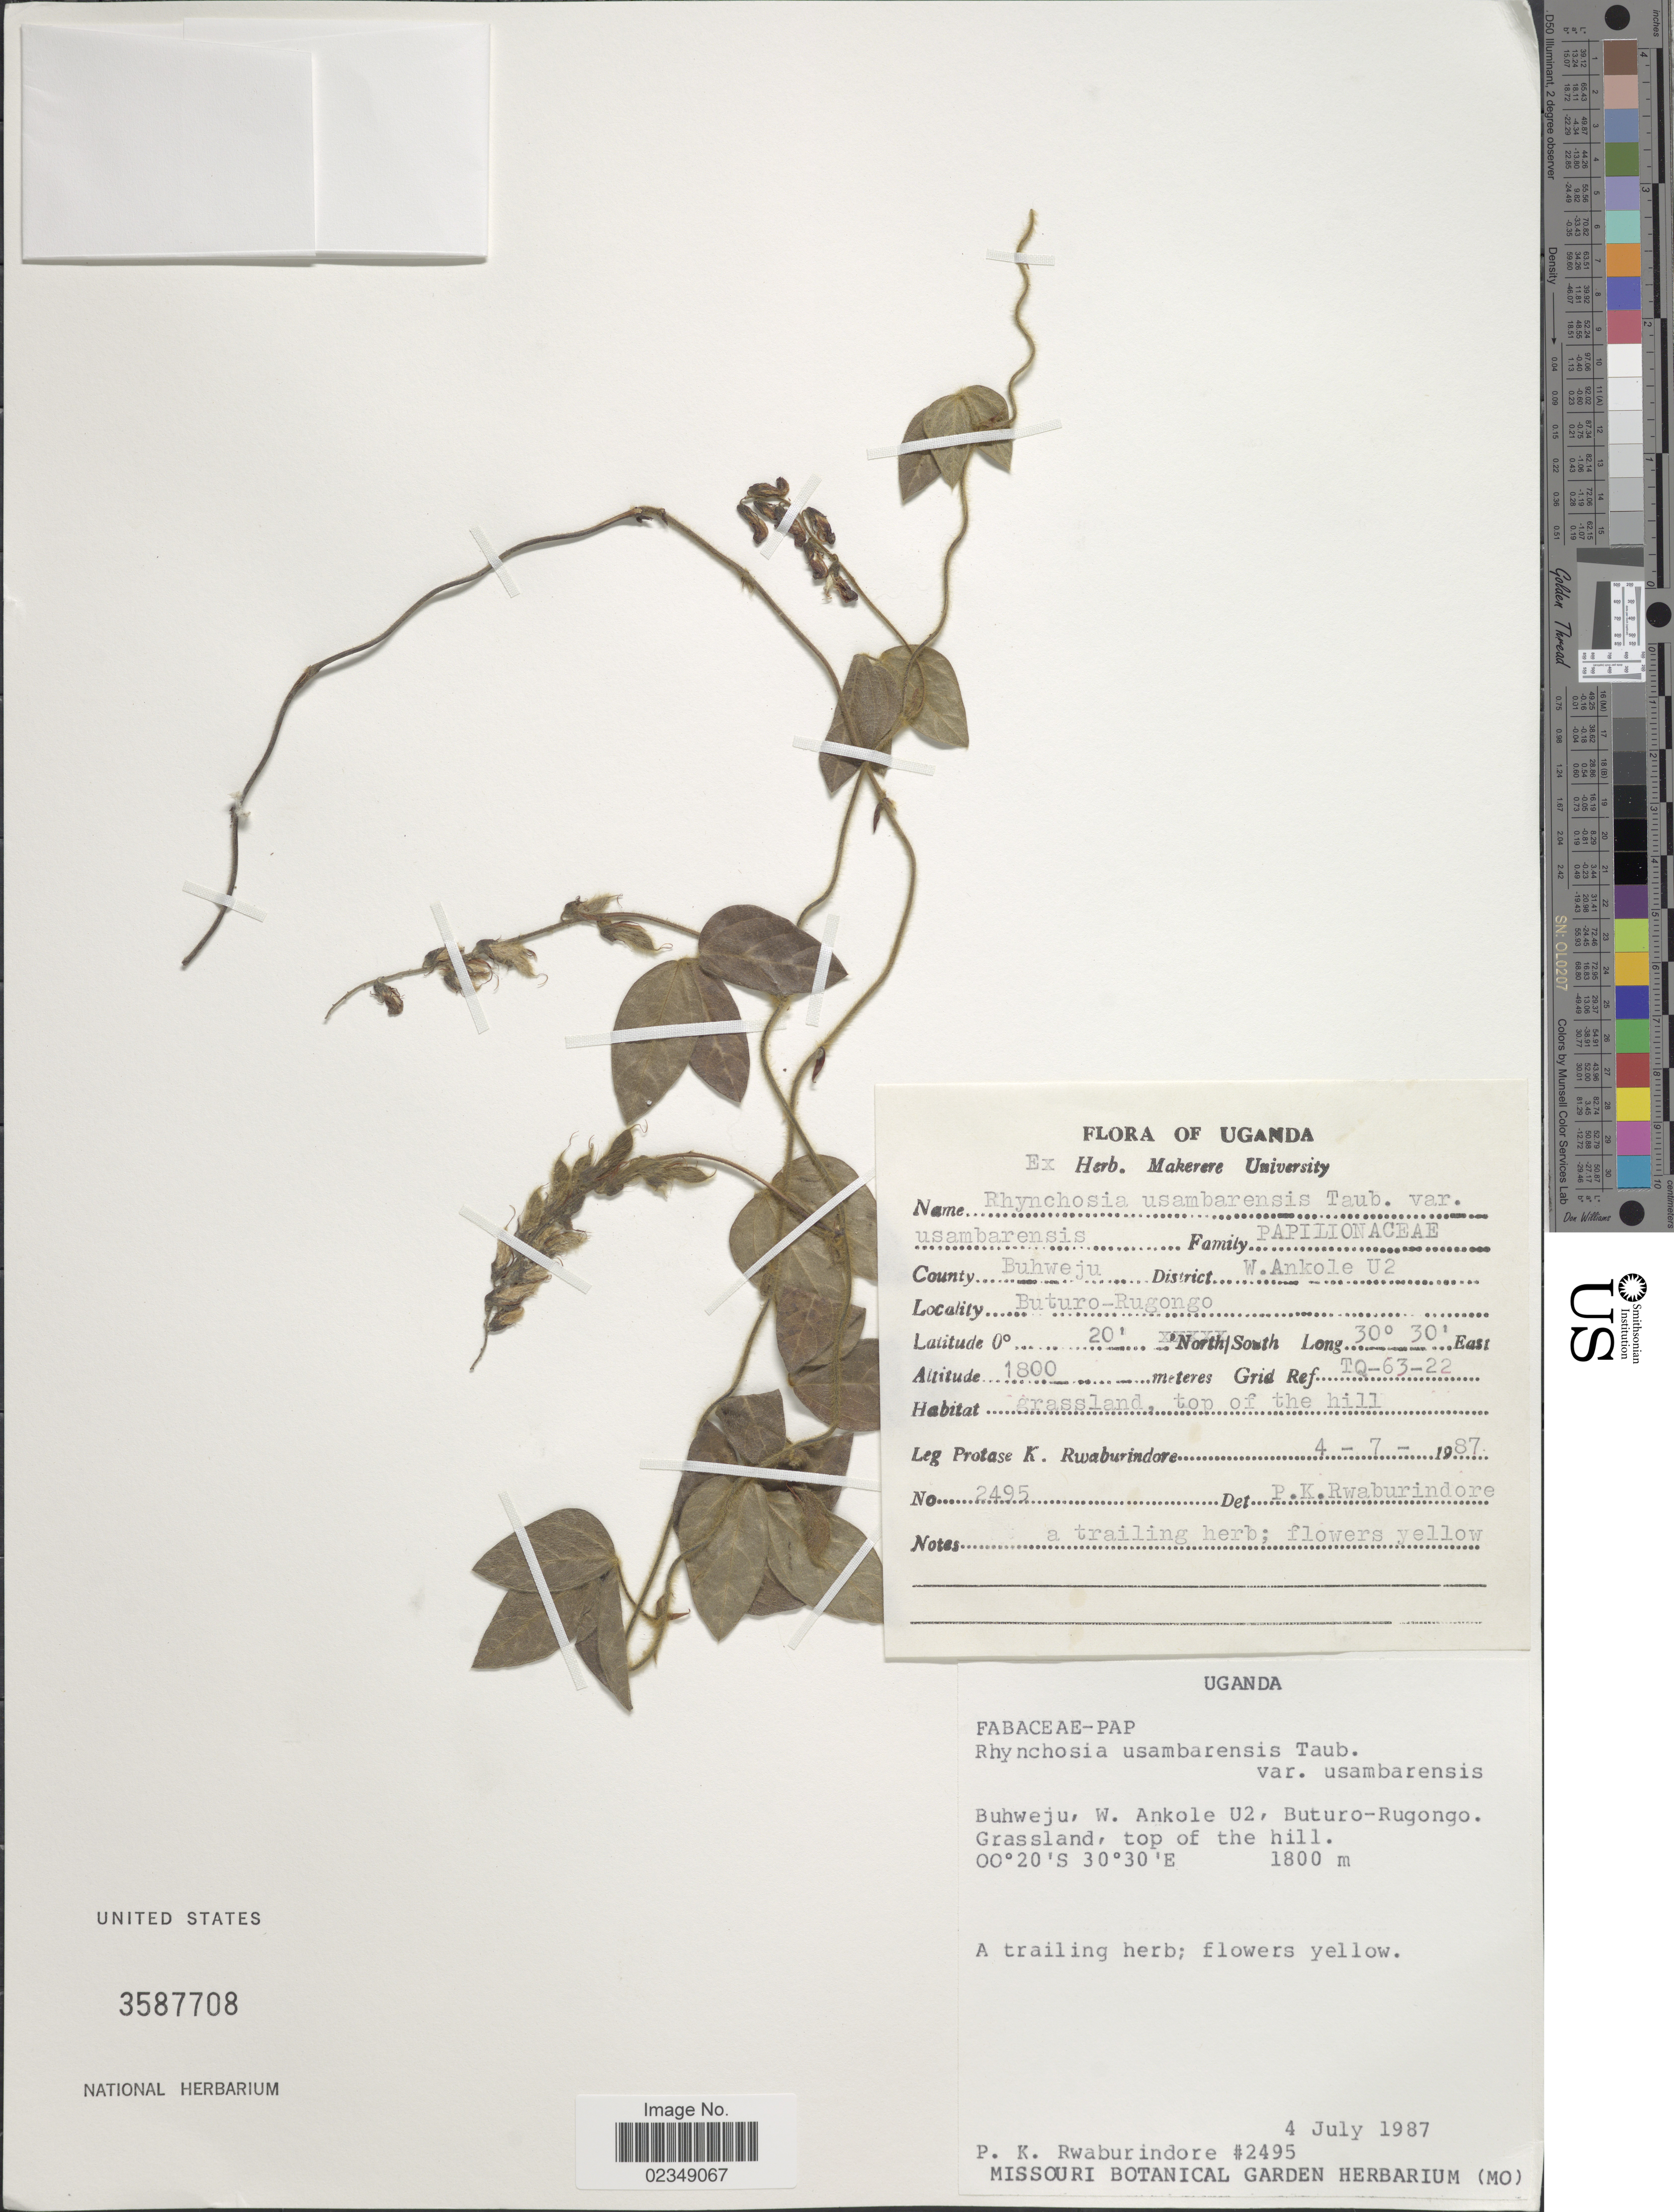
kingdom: Plantae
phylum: Tracheophyta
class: Magnoliopsida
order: Fabales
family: Fabaceae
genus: Rhynchosia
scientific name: Rhynchosia usambarensis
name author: Steud.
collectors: P. Rwaburindore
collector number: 2495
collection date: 1987-07-04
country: Uganda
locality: County Buhweju, District W. Ankole U2, Buturo-Rungongo, Grassland, top of the hill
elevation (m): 1800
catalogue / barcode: US 3587708